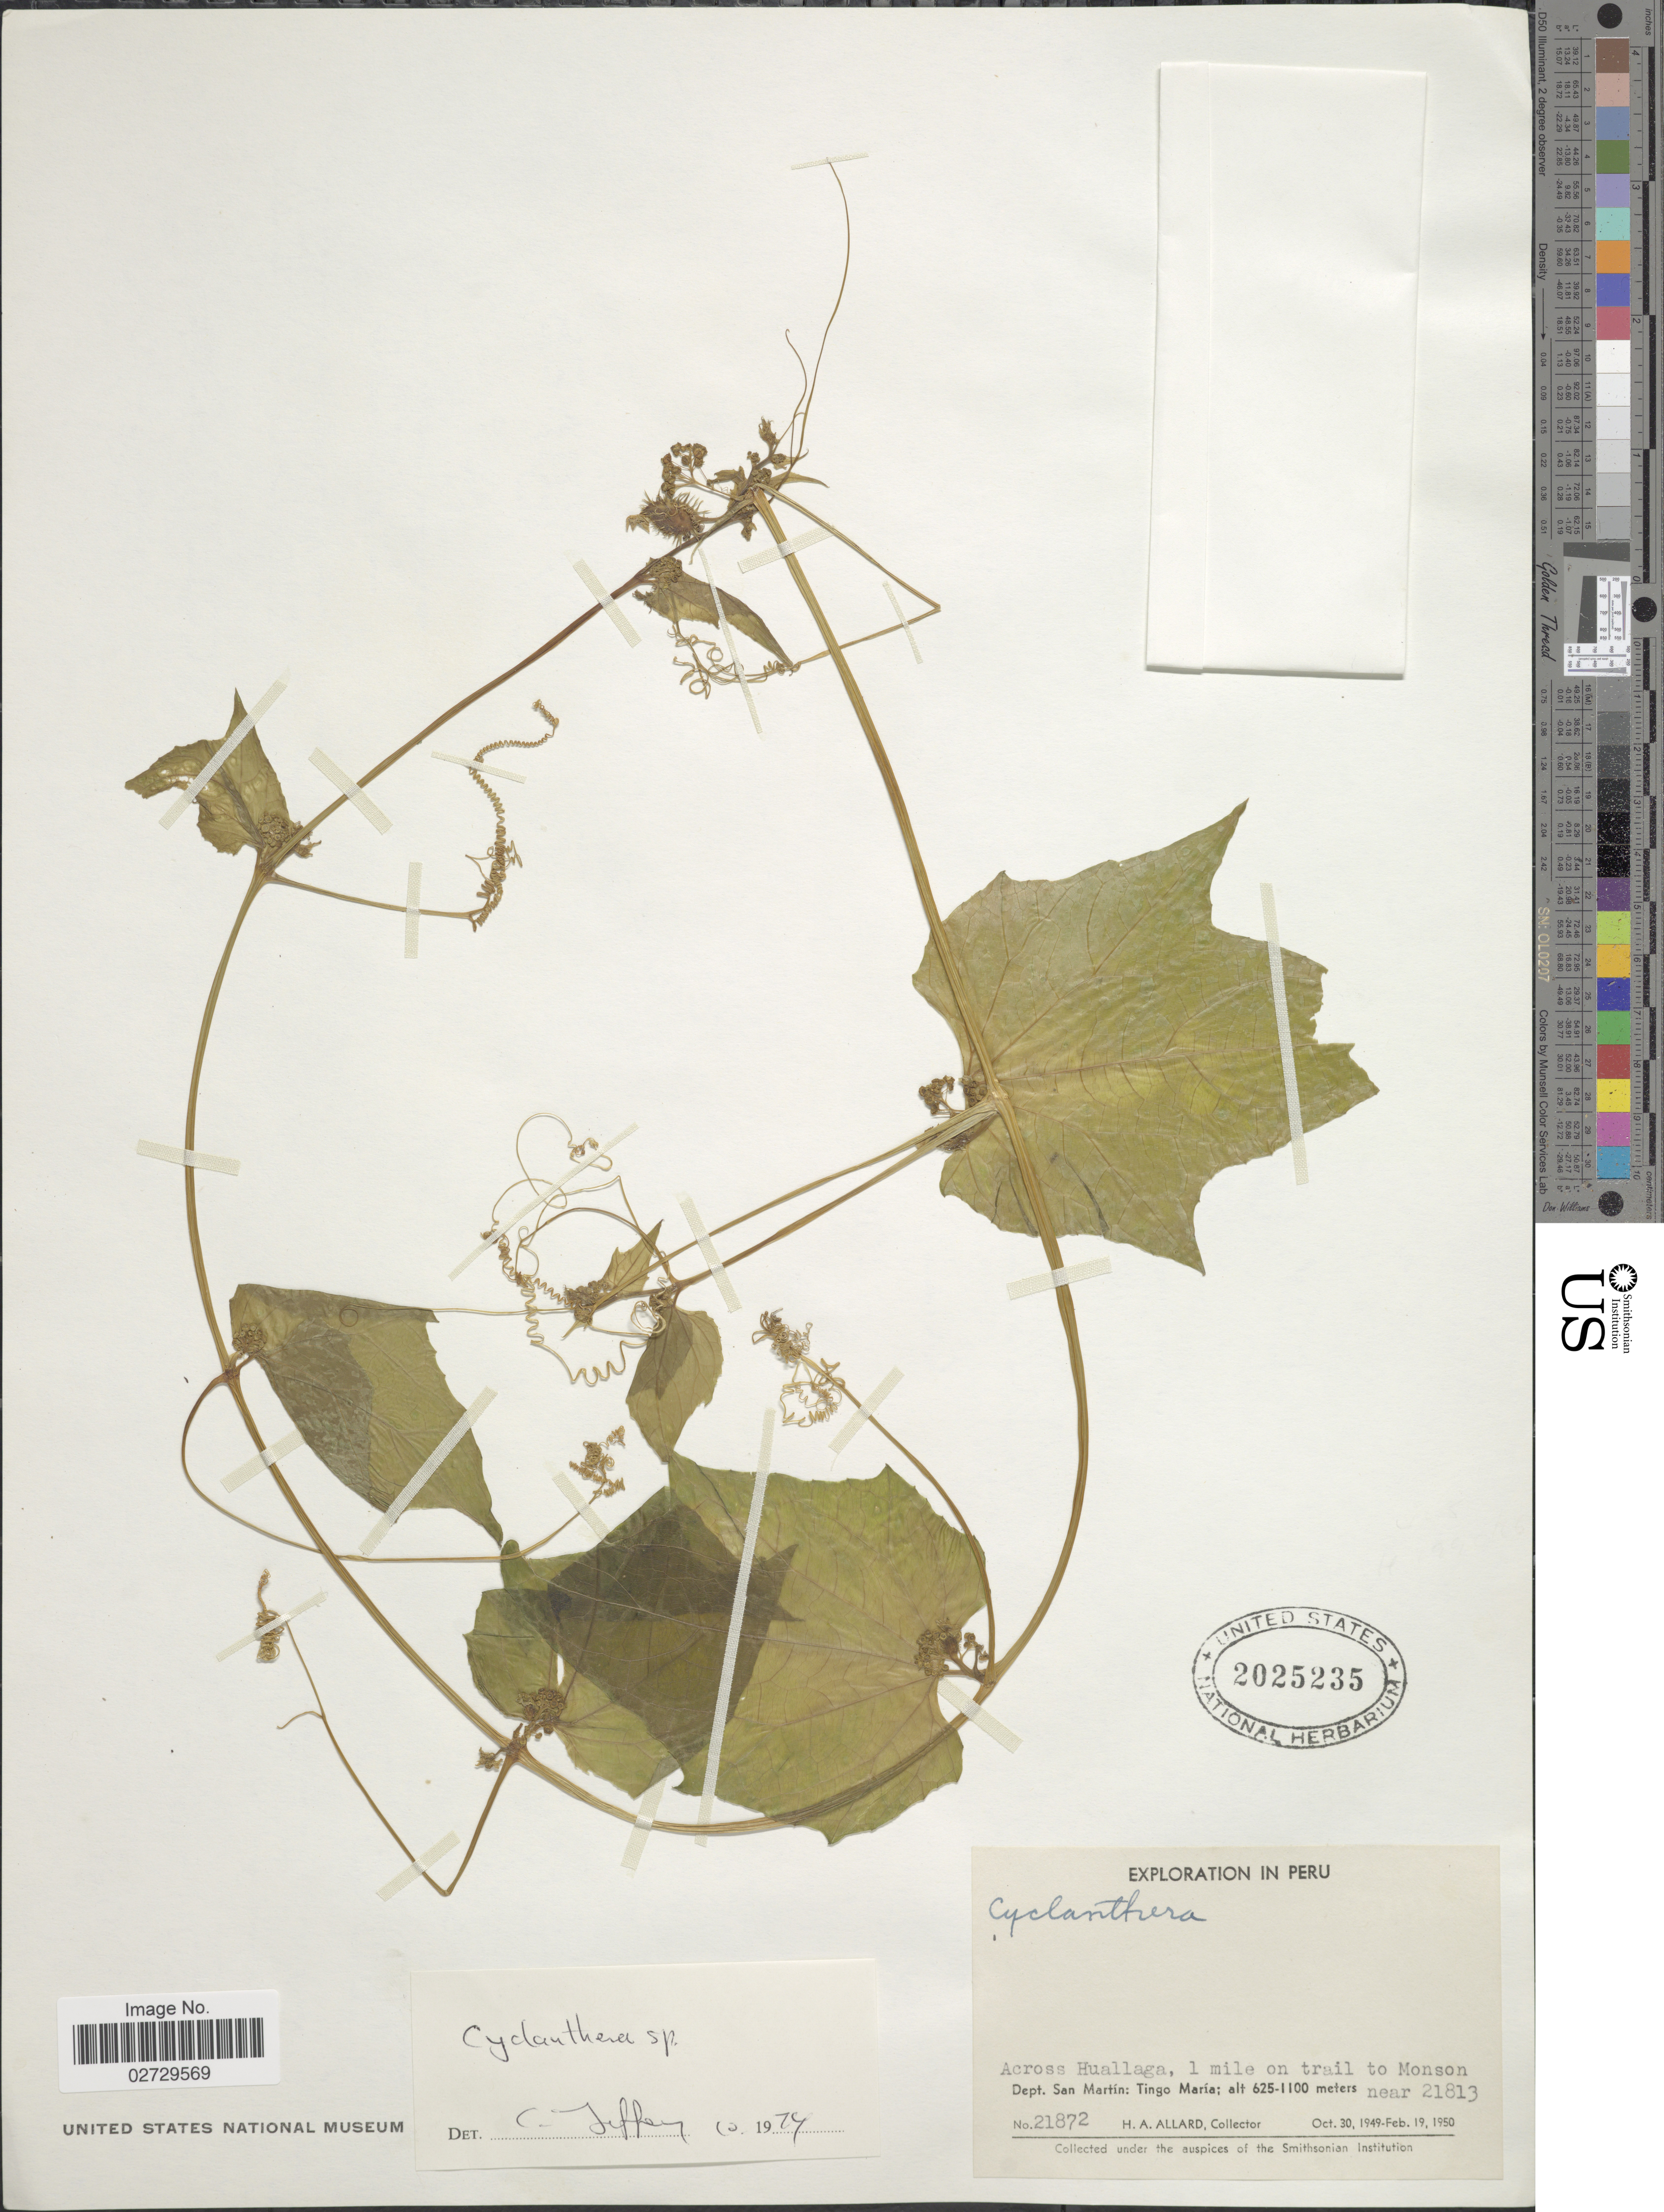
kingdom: Plantae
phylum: Tracheophyta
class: Magnoliopsida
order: Cucurbitales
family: Cucurbitaceae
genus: Cyclanthera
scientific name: Cyclanthera sp.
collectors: H. A. Allard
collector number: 21872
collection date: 1949-10-30/1950-02-19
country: Peru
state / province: San Martín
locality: Across Huallaga, 1 mile on trail to Monson. Dept. San Martin: Tingo Maria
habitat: across the river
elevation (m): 625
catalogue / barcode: US 2025235